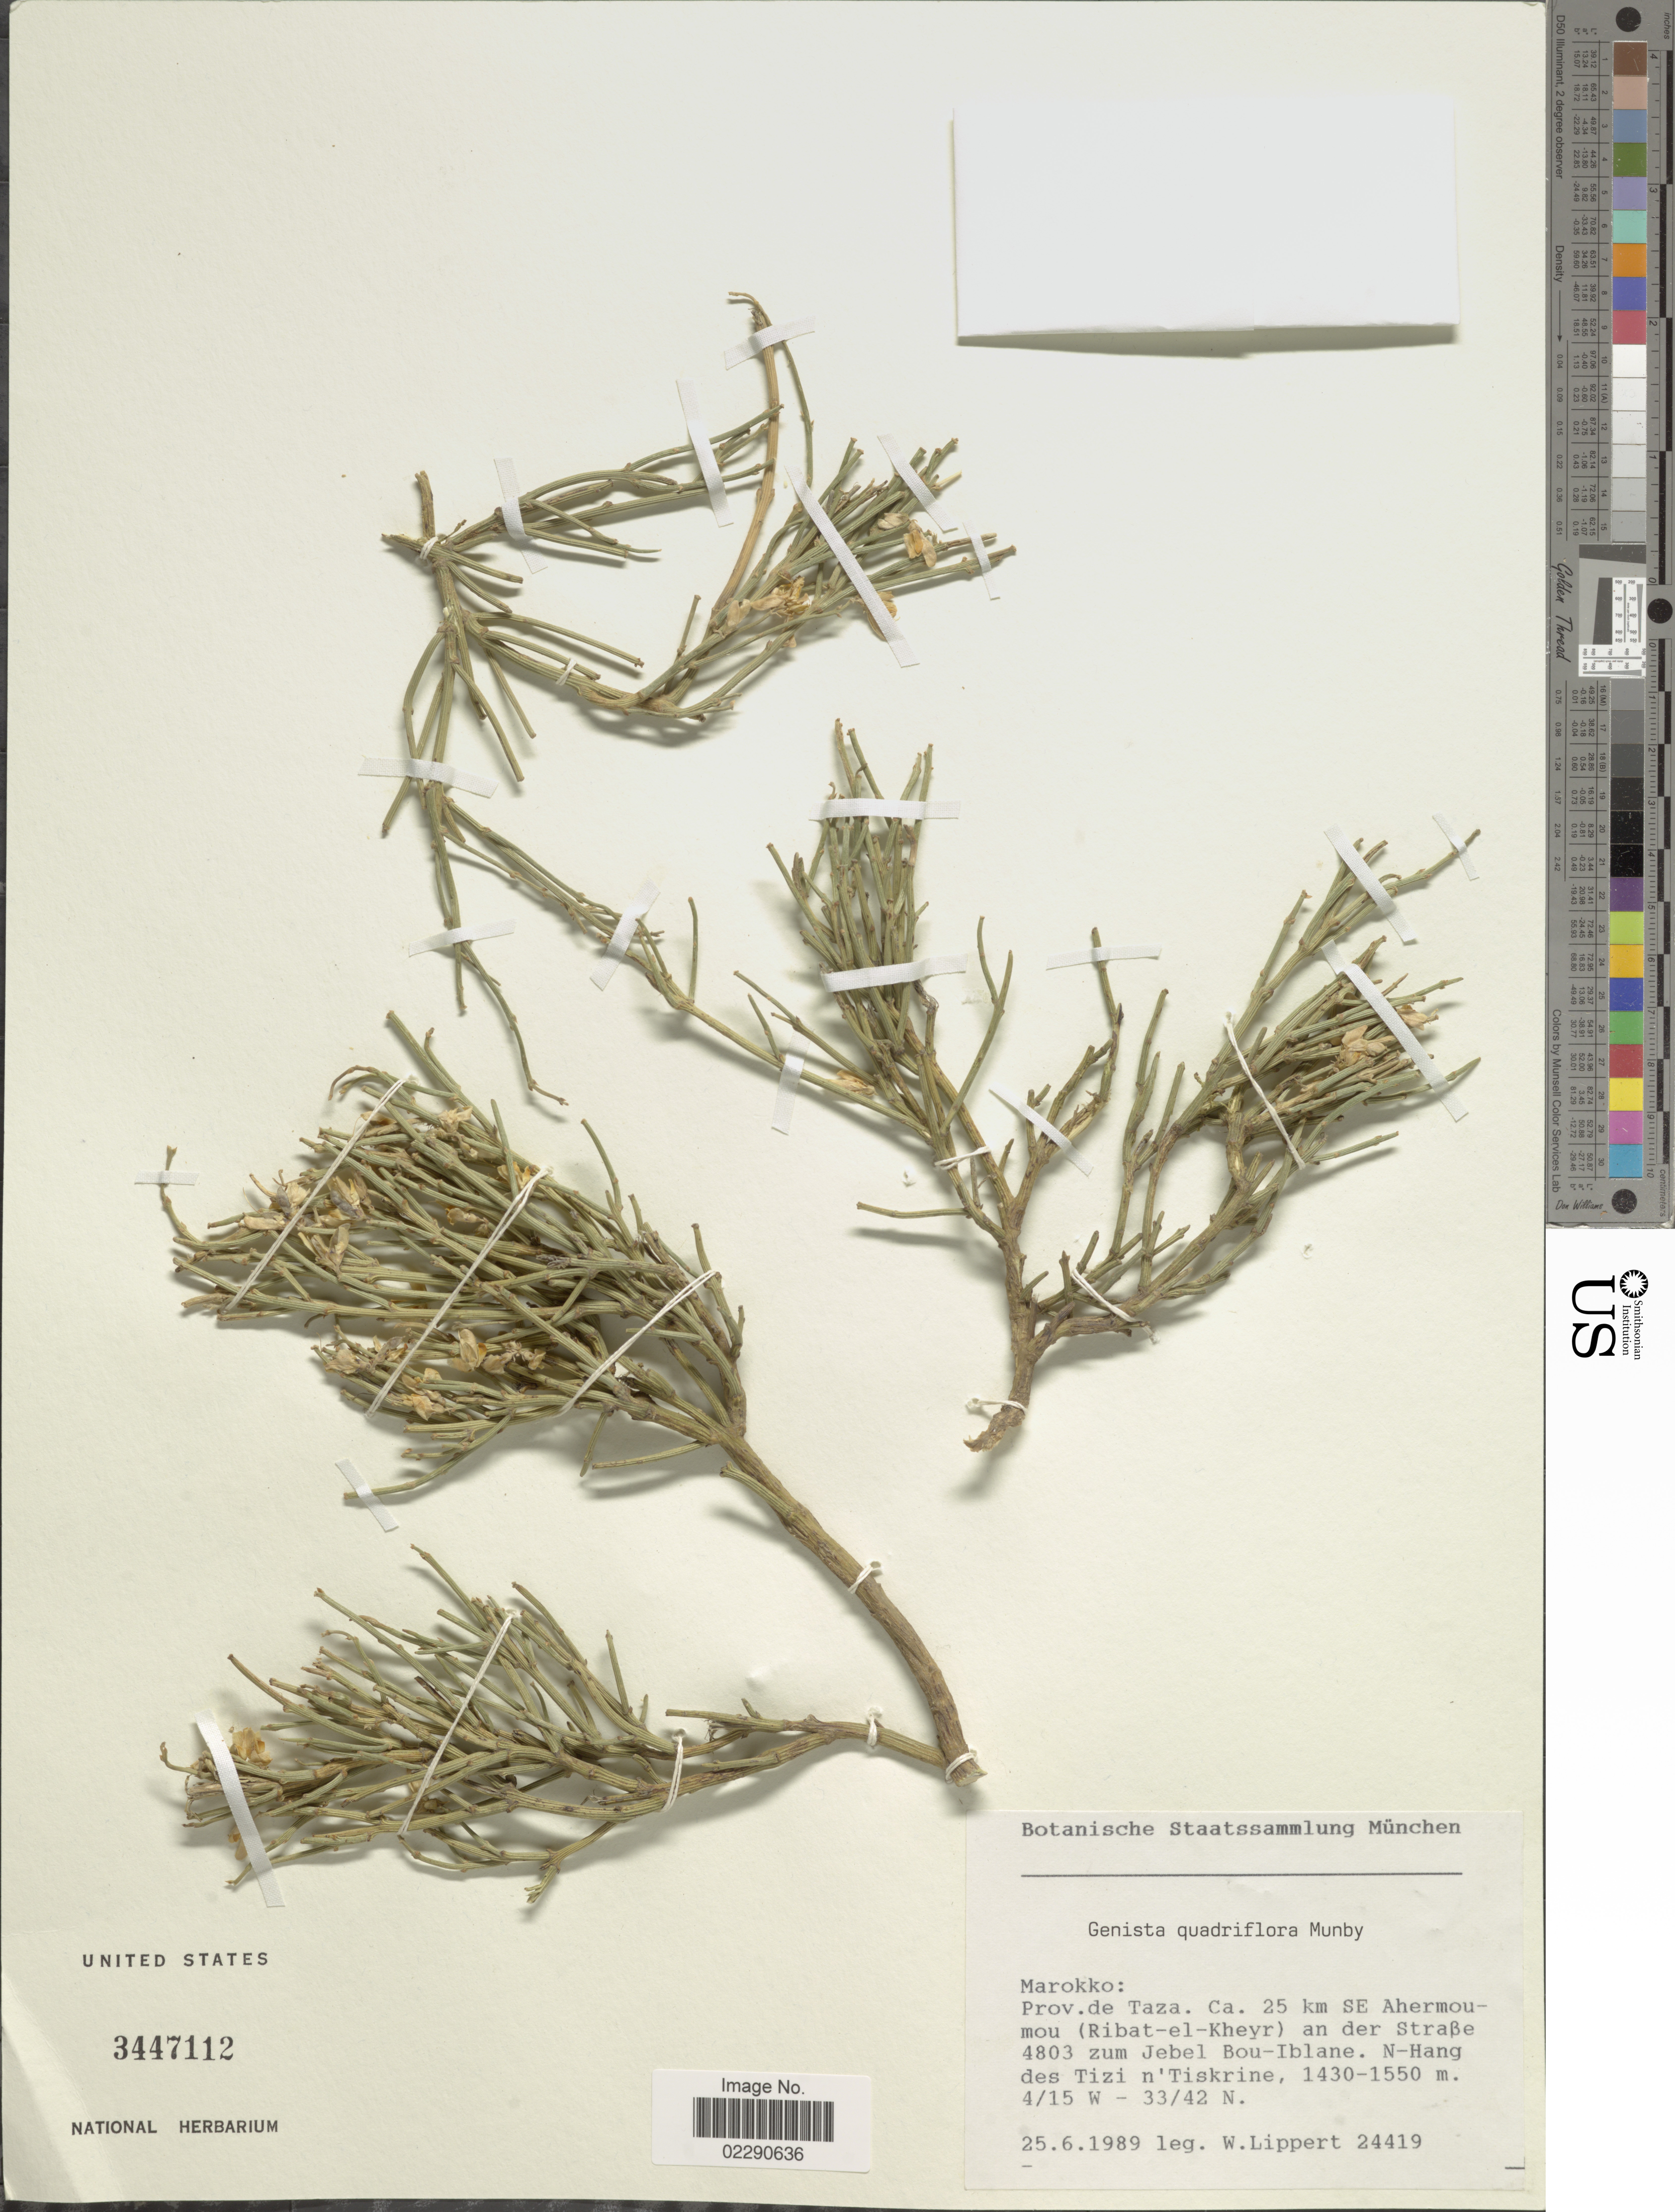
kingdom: Plantae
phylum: Tracheophyta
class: Magnoliopsida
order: Fabales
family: Fabaceae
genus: Genista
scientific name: Genista quadriflora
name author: Munby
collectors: W. Lippert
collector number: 24419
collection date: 1989-06-25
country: Morocco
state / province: Taza-Al Hoceima-Taounate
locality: Prov. de Taza, ca 25 km SE Ahermoumou (Ribat-el-Kheyr) an der Strabe 4803 zum Jebel Bou-Iblane, N-Hang des Tizi n'Tiskrine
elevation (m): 1430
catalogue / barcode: US 3447112